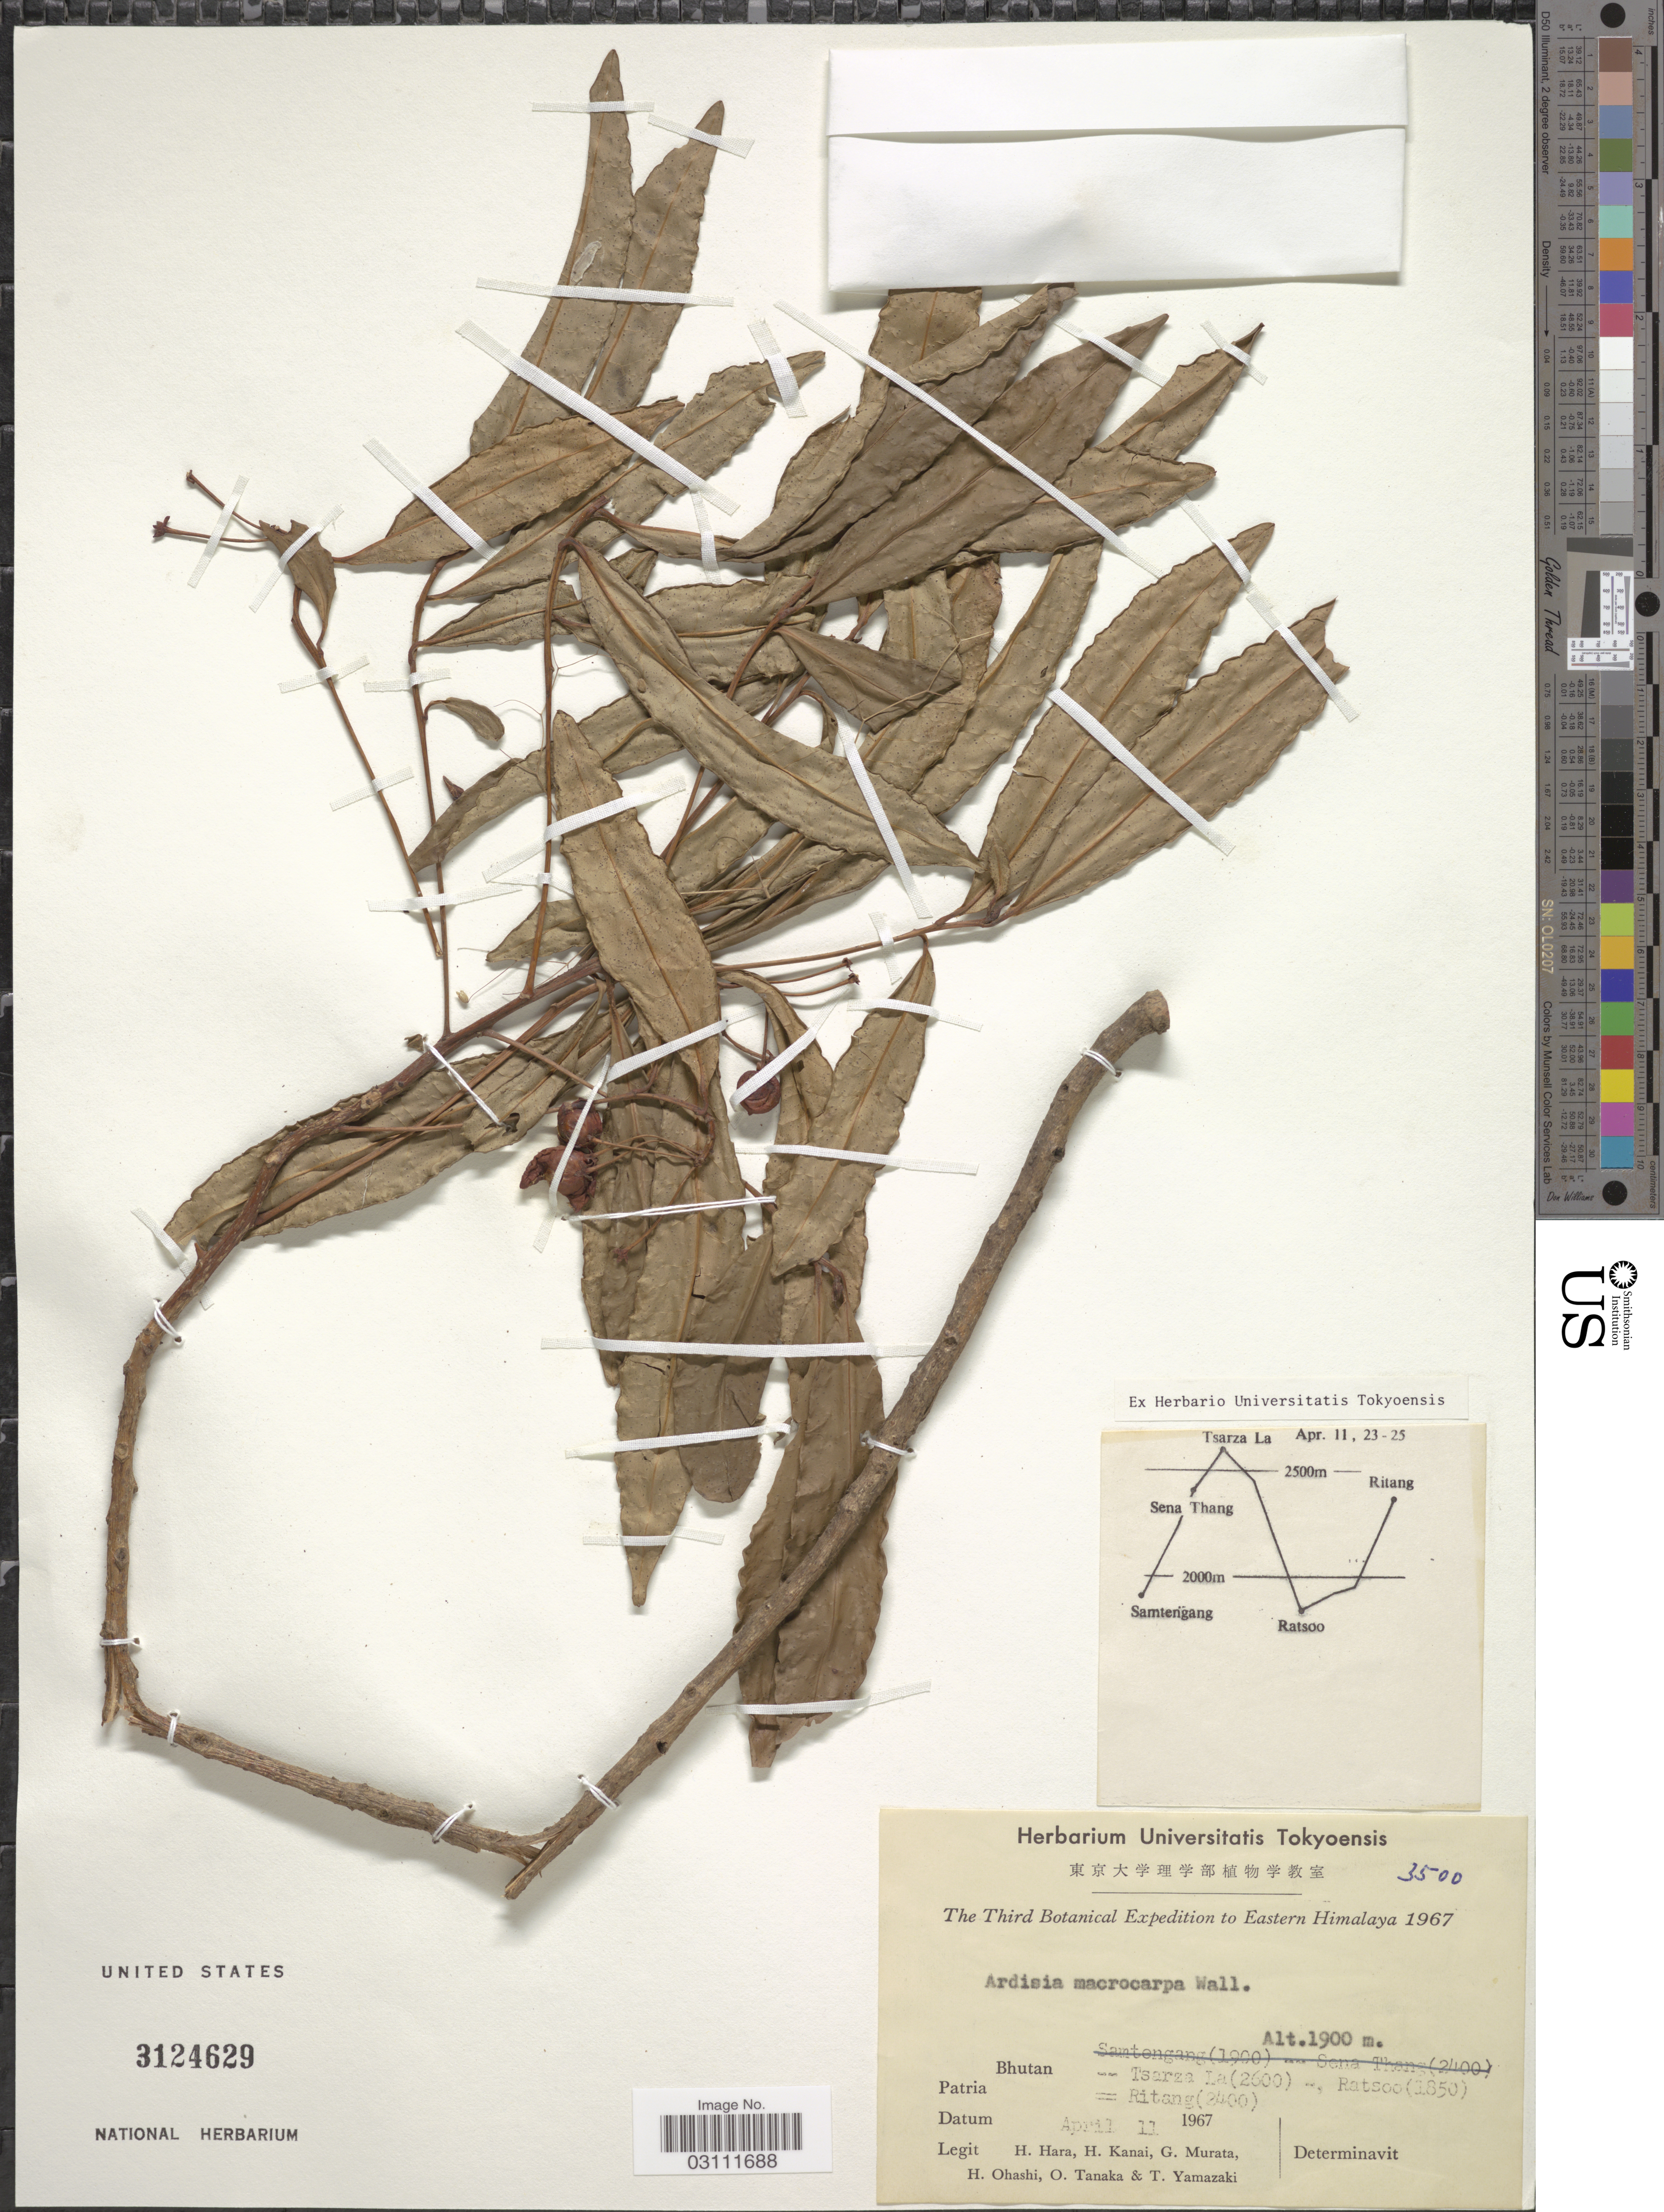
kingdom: Plantae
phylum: Tracheophyta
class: Magnoliopsida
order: Ericales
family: Primulaceae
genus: Ardisia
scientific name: Ardisia macrocarpa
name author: Wall.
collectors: H. Hara, H. Kanai, G. Murata, H. Ohashi & et al.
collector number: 3500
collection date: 1967-04-11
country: Bhutan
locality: Tsarza La, Ratsoo, Ritang.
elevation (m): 1900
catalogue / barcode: US 3124629